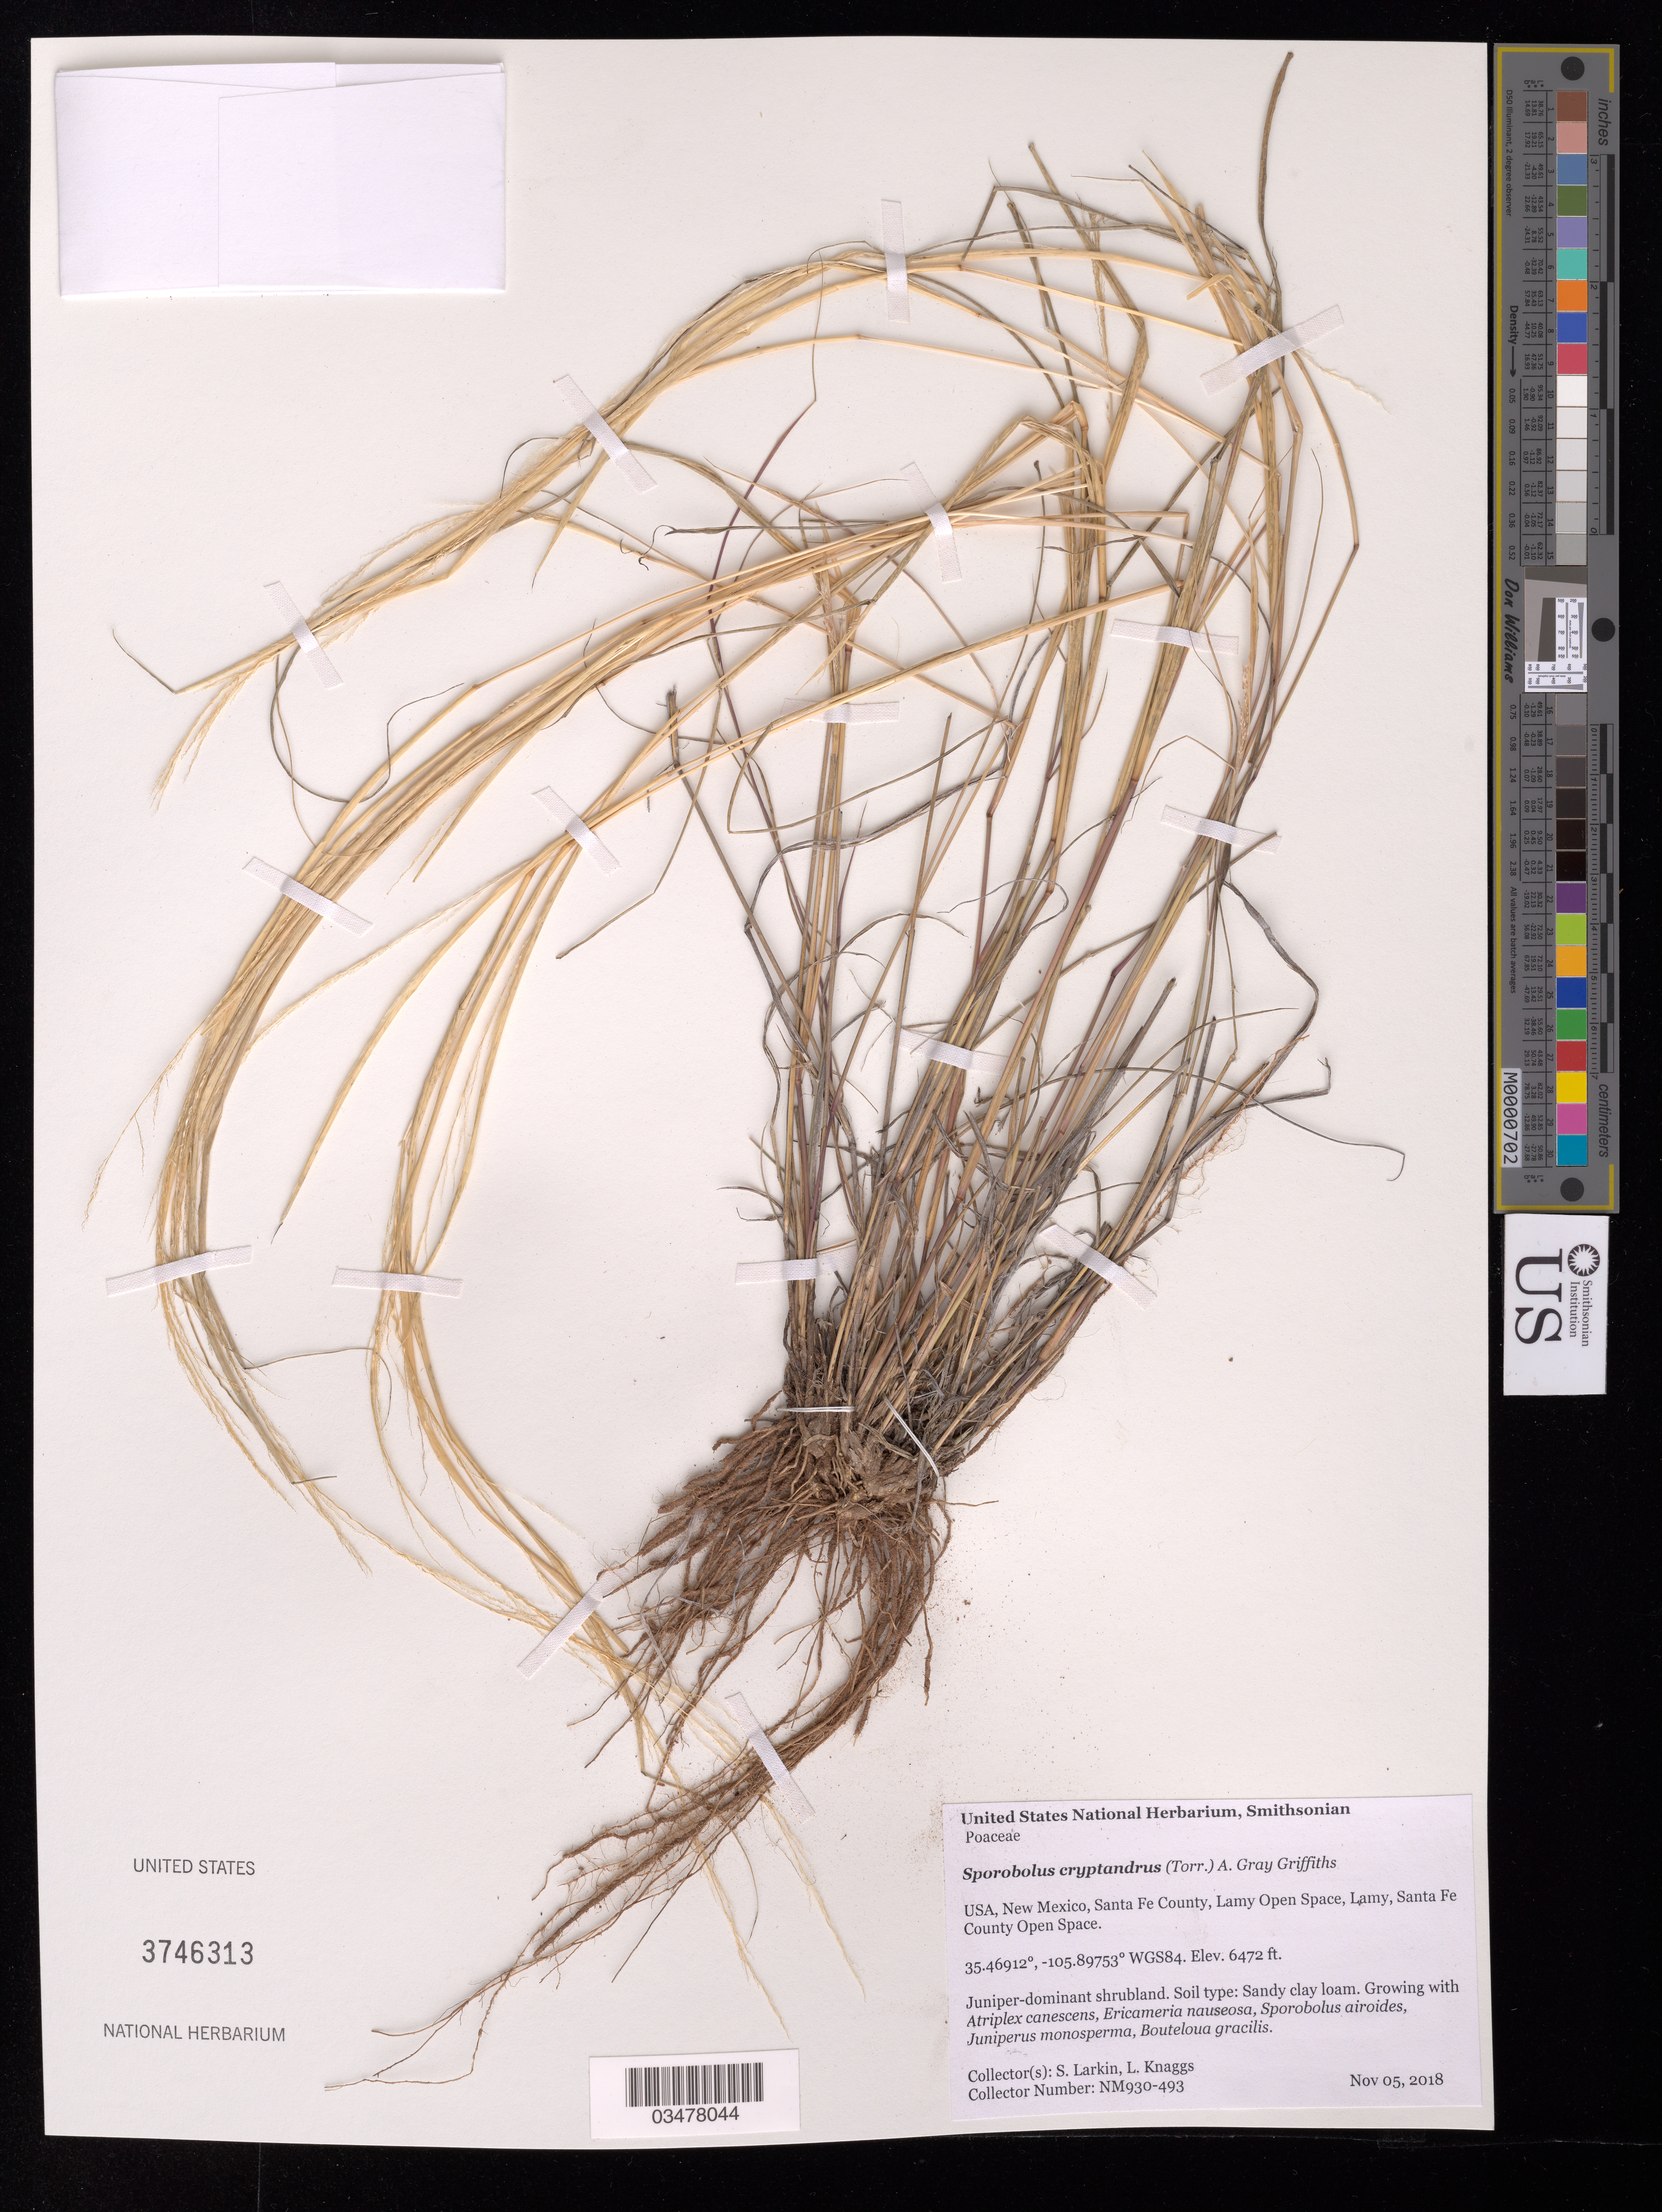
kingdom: Plantae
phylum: Tracheophyta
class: Liliopsida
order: Poales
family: Poaceae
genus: Sporobolus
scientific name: Sporobolus cryptandrus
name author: (Torr.) A. Gray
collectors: S. Larkin & L. Knaggs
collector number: NM930-493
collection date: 2018-11-05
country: United States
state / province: New Mexico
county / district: Santa Fe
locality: Lamy, Lamy Open Space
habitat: Sandy clay loam. Juniper-dominant shrubland. With Atriplex canescens, Ericameria nauseosa, Sporobolus airoides, etc.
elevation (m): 1973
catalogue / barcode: US 3746313